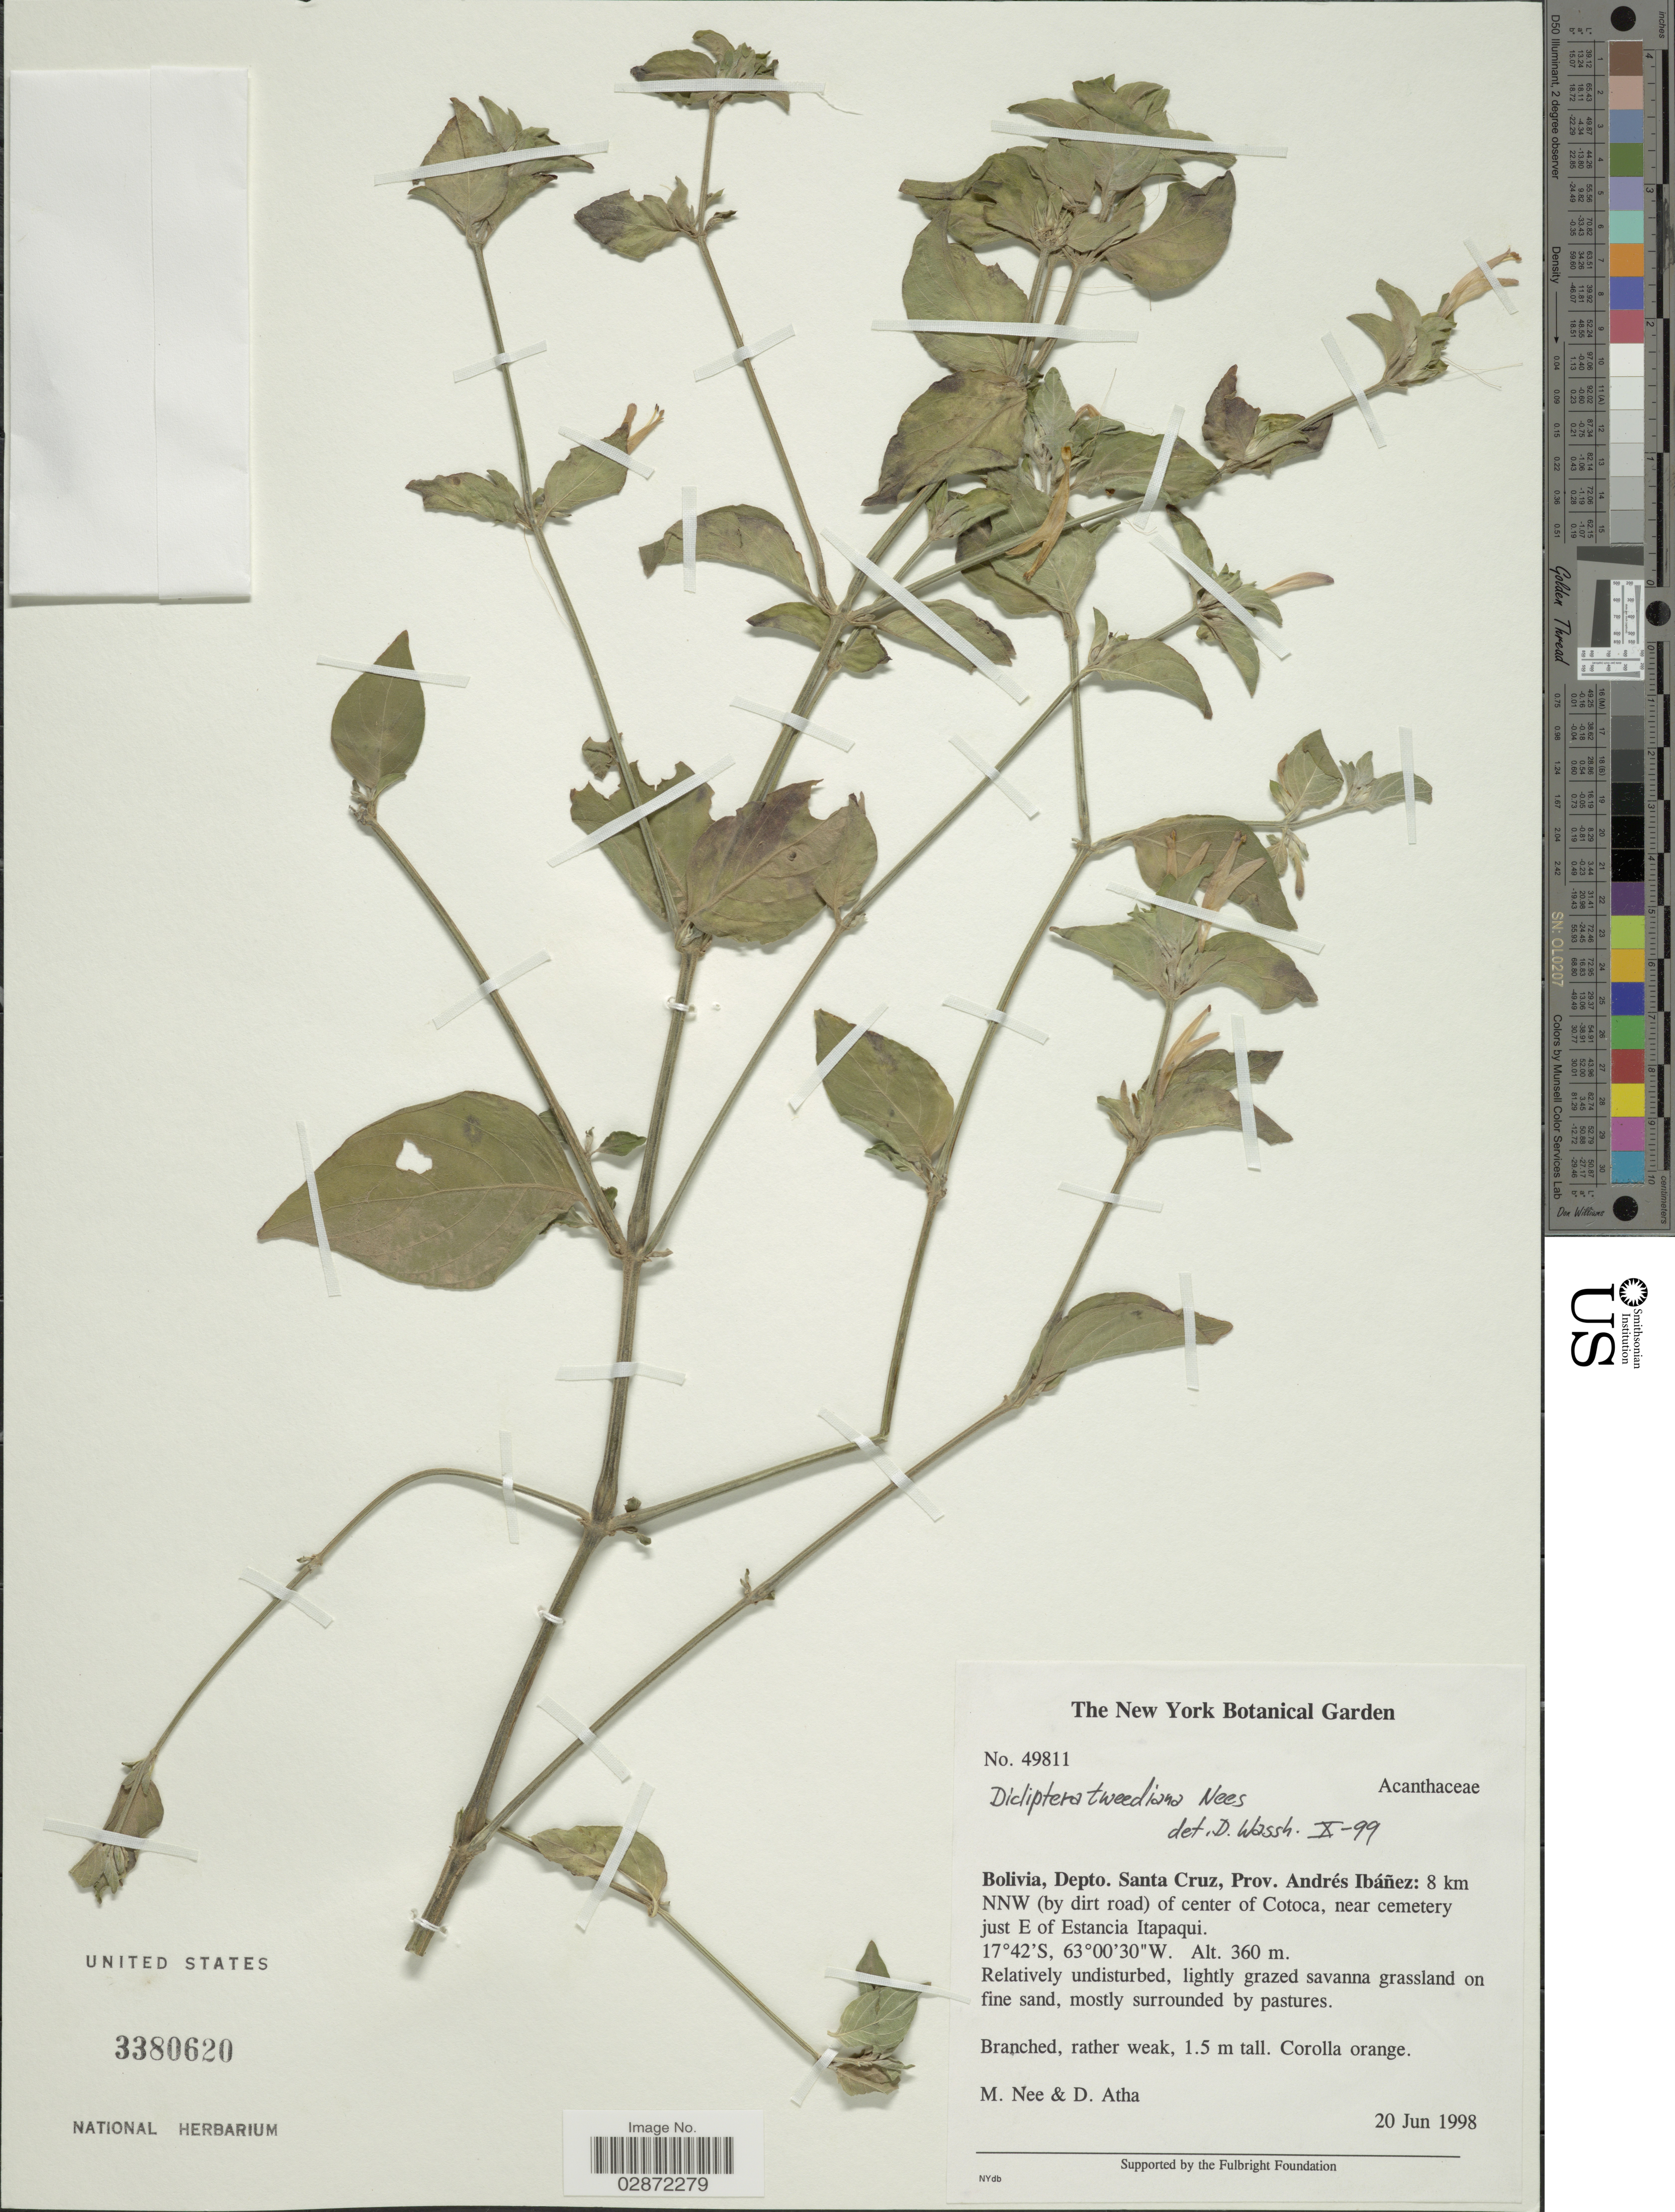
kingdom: Plantae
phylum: Tracheophyta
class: Magnoliopsida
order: Lamiales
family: Acanthaceae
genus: Dicliptera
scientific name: Dicliptera squarrosa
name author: Nees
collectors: M. Nee & D. Atha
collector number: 49811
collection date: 1998-06-20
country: Bolivia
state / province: Santa Cruz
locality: Depto. Santa Cruz, Prov. Andrés Ibáñez: 8 km NNW (by dirt road) of center of Cotoca, near cemetery just E of Estancia Itapaqui.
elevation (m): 360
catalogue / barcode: US 3380620